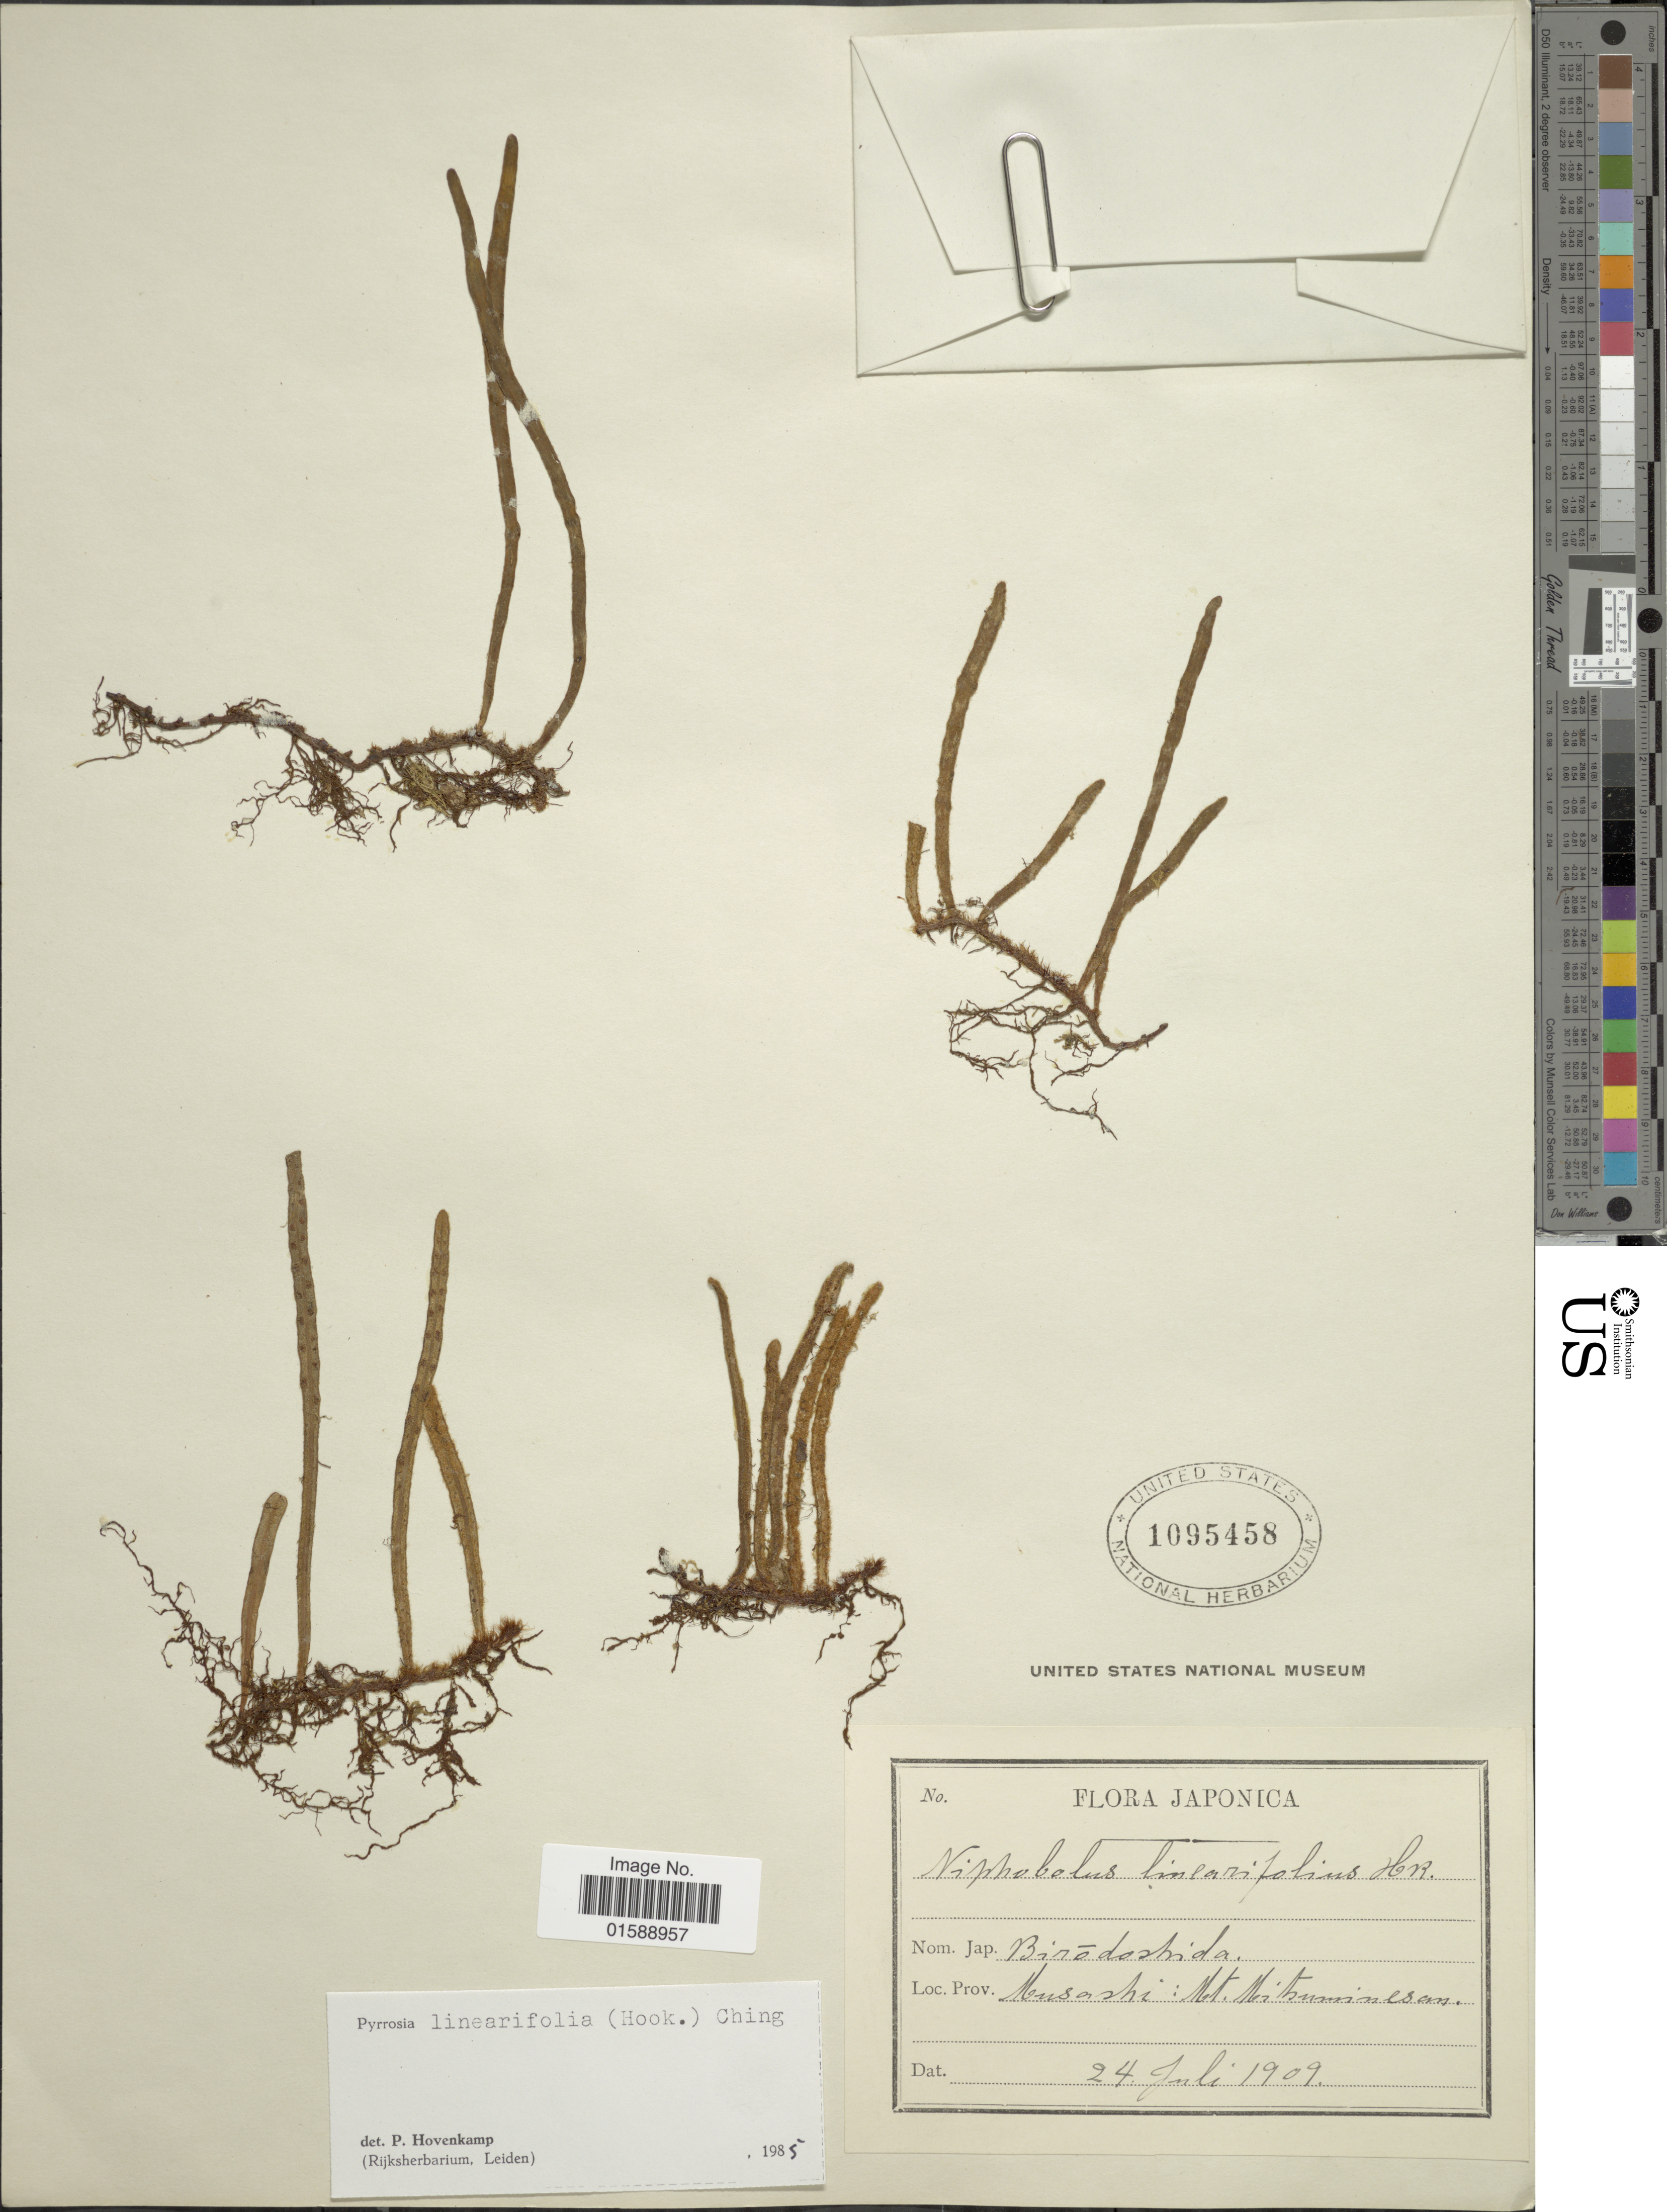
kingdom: Plantae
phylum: Tracheophyta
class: Polypodiopsida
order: Polypodiales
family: Polypodiaceae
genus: Pyrrosia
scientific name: Pyrrosia linearifolia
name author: (Hook.) Ching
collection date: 1909-07-24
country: Japan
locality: Musashi: Mt. Mitsuminesan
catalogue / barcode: US 1095458